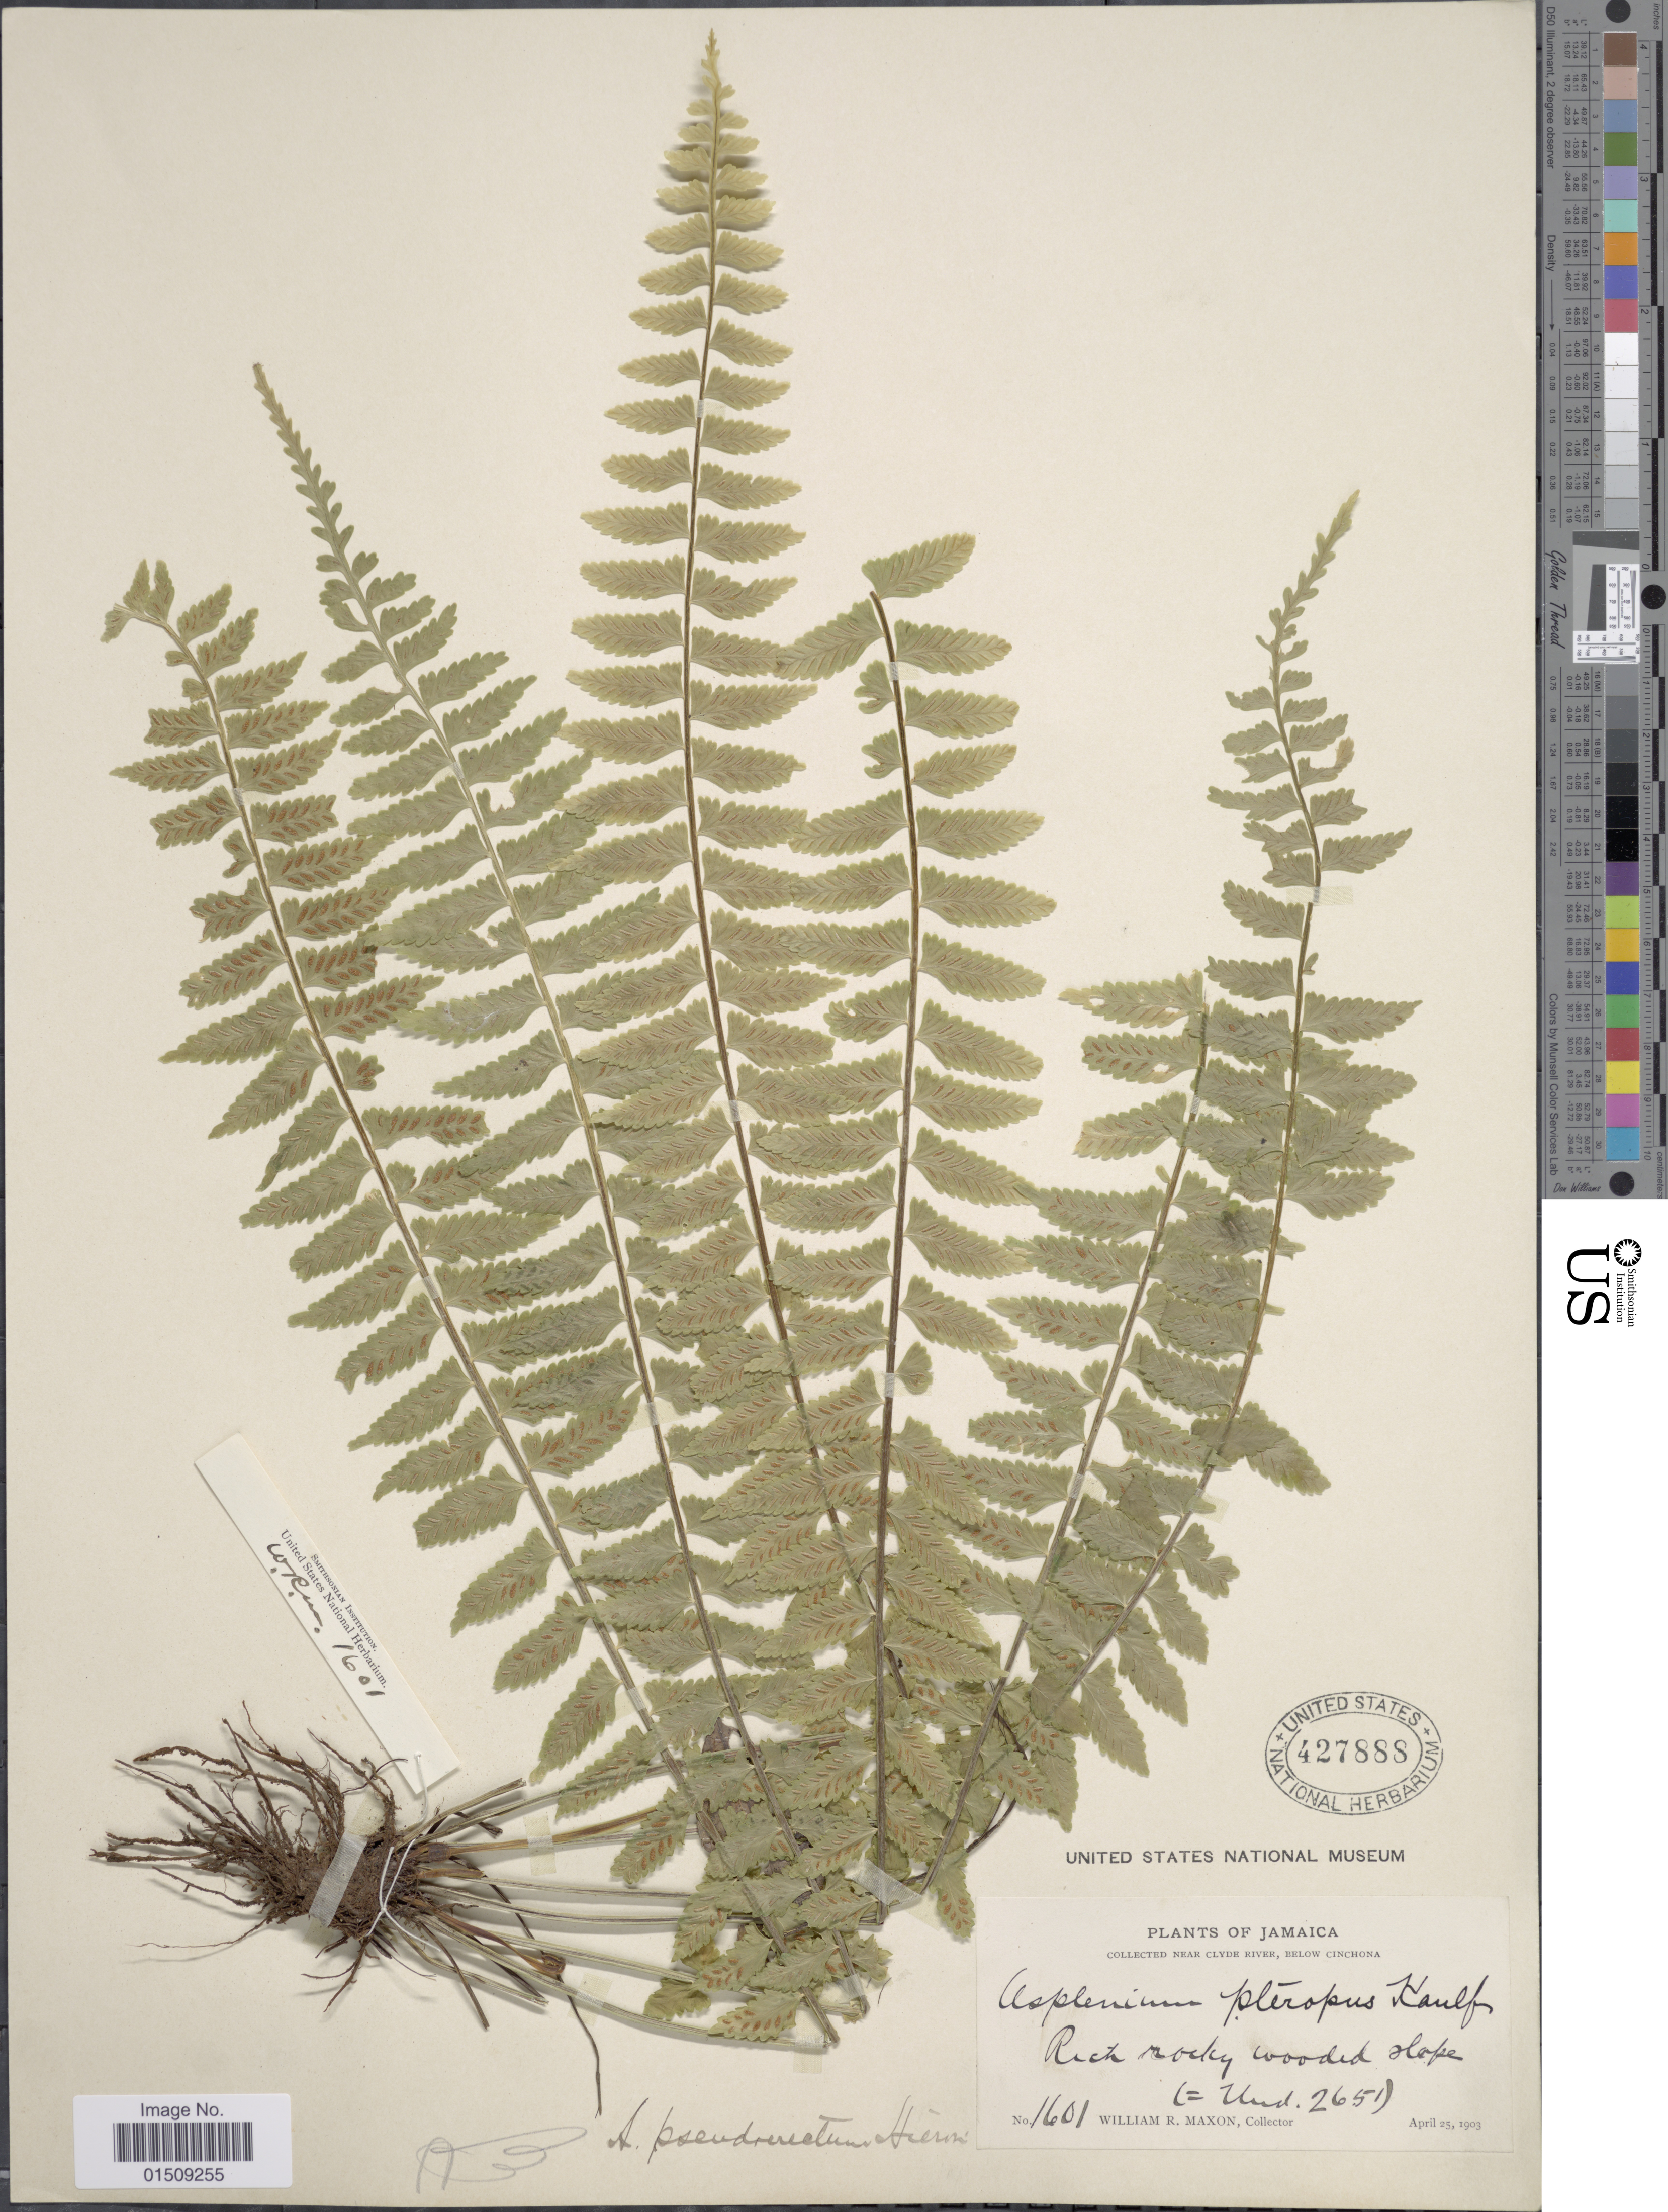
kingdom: Plantae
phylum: Tracheophyta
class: Polypodiopsida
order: Polypodiales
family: Aspleniaceae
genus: Asplenium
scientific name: Asplenium pteropus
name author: Kaulf.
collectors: W. R. Maxon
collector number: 1601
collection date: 1903-04-25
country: Jamaica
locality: Near Clyde River, below Cinchona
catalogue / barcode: US 427888